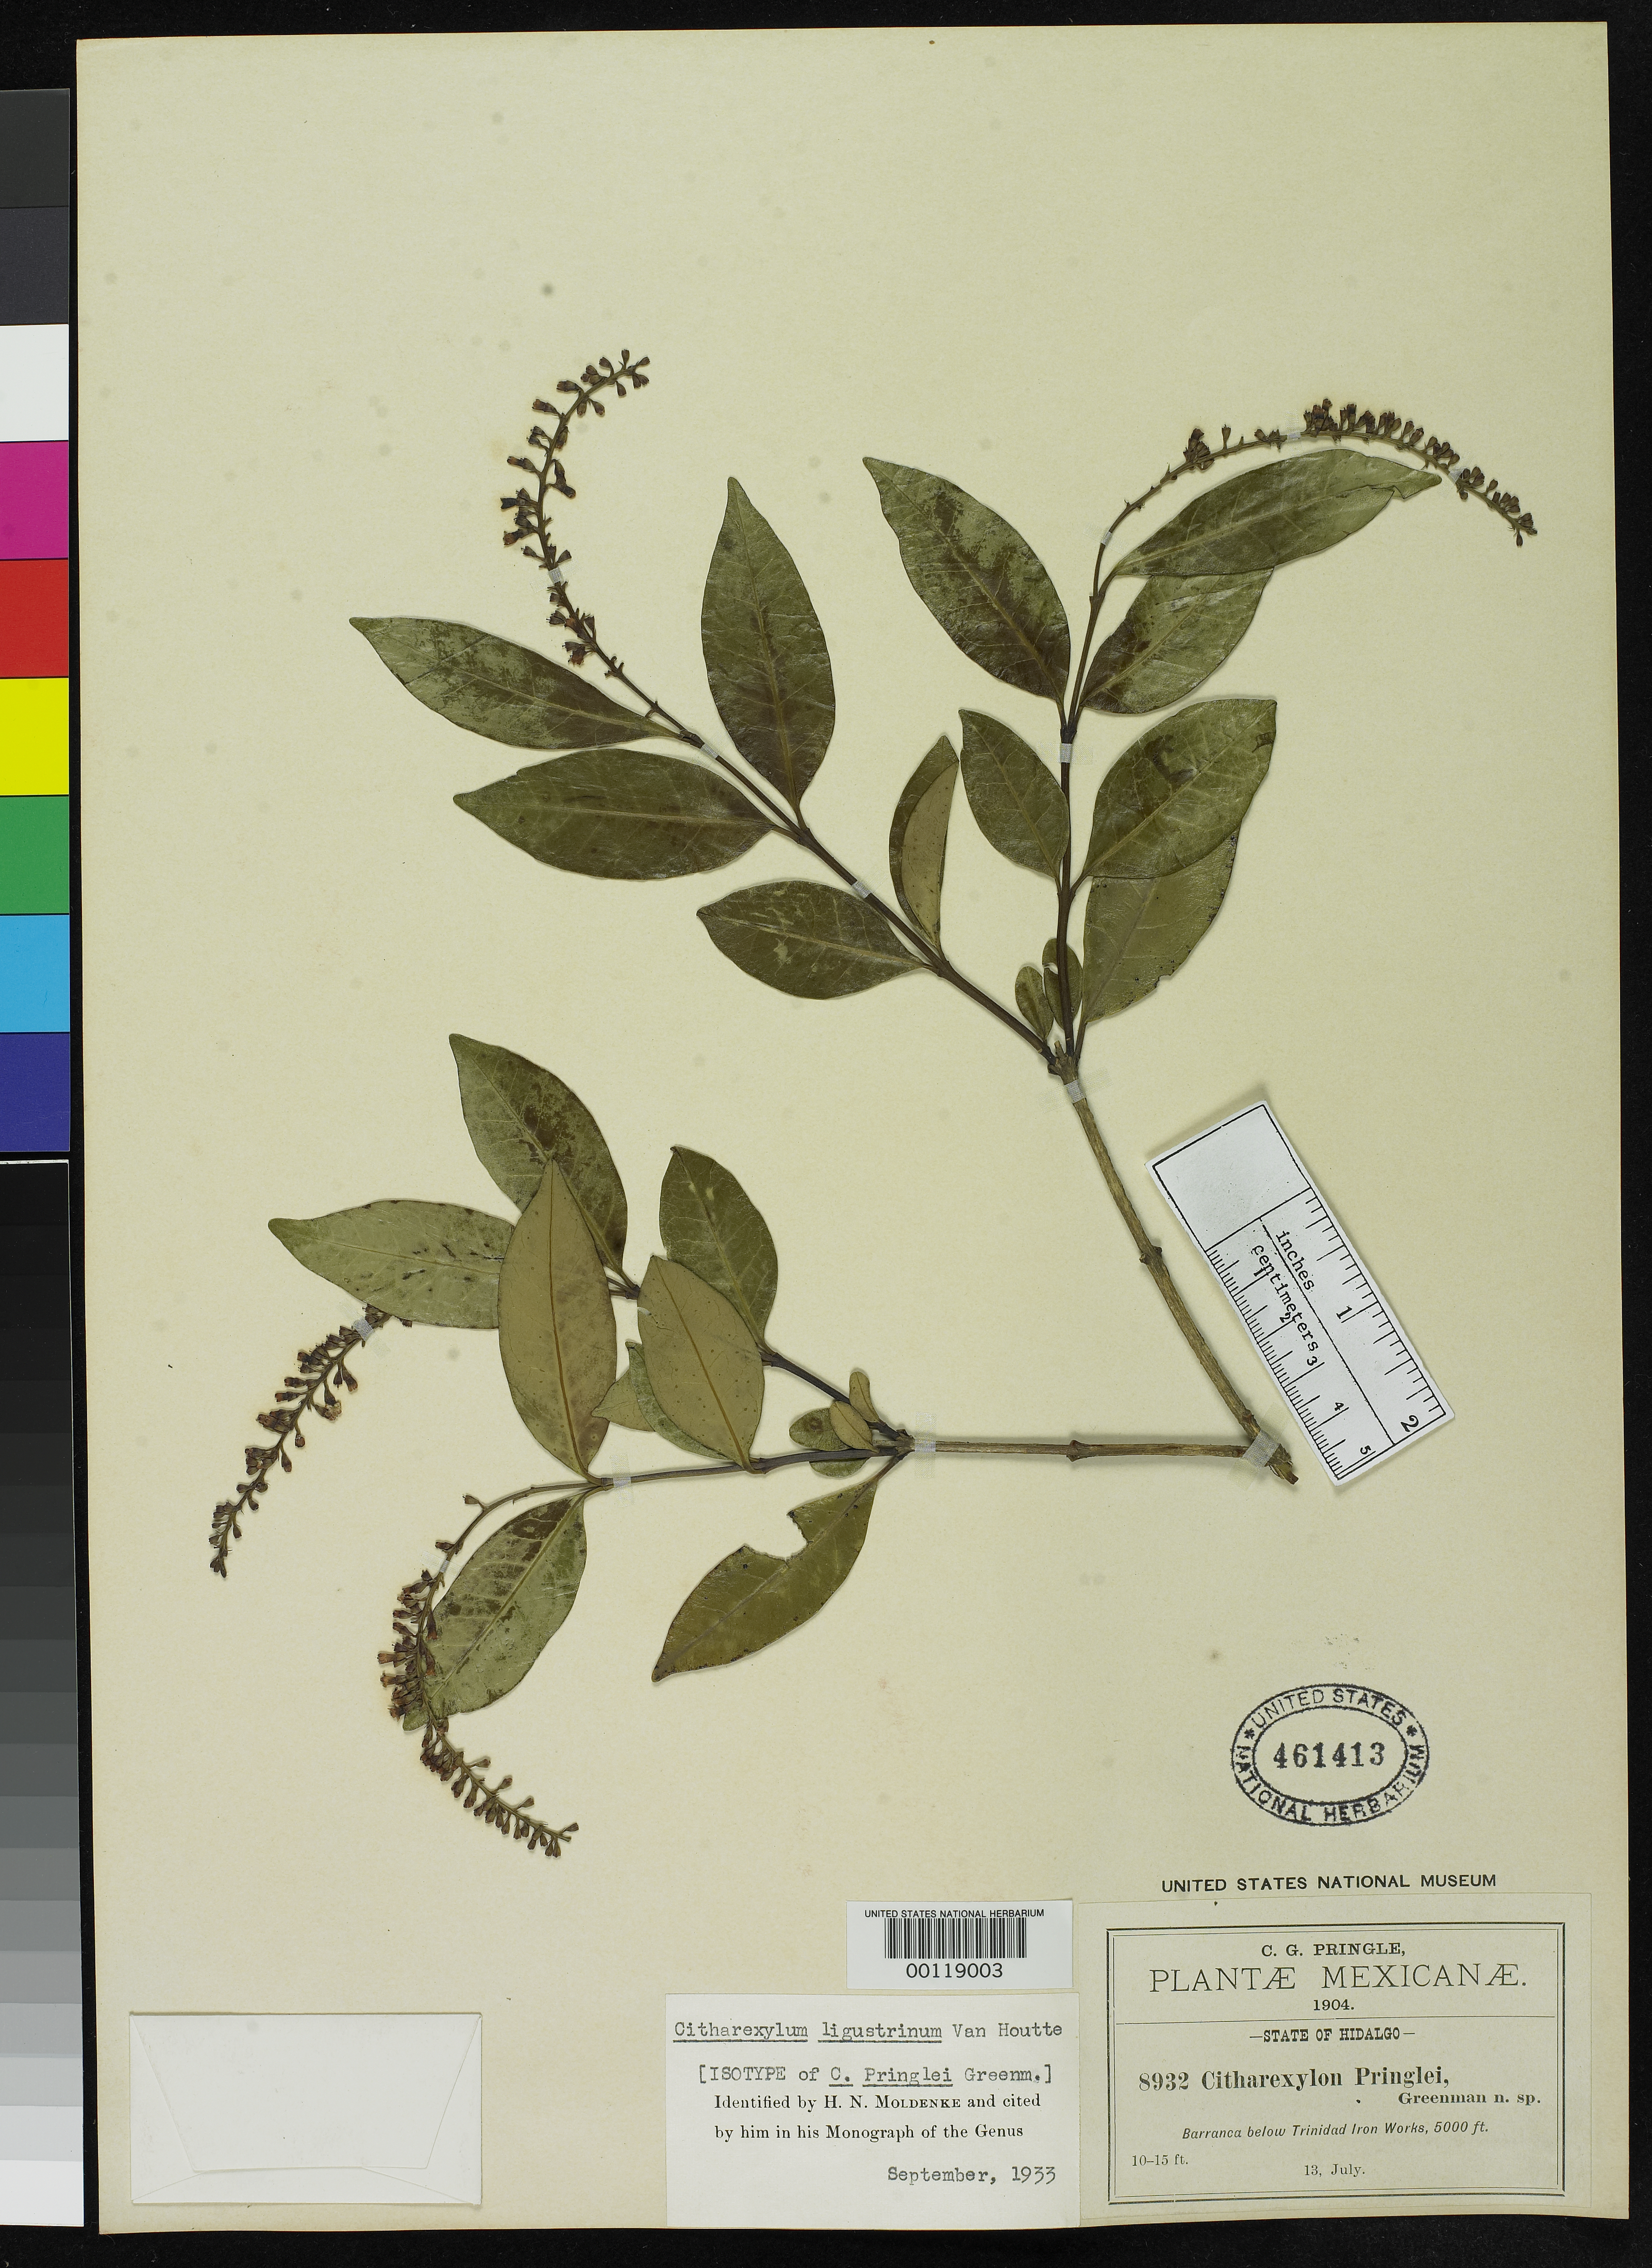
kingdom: Plantae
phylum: Tracheophyta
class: Magnoliopsida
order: Lamiales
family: Verbenaceae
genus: Citharexylum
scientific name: Citharexylum pringlei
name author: Greenm.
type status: Isotype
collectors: C. G. Pringle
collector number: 8932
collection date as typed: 13 Jul 1904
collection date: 1904-07-13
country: Mexico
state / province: Hidalgo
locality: Below Trinidad Iron Works.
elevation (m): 1525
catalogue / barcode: US 461413